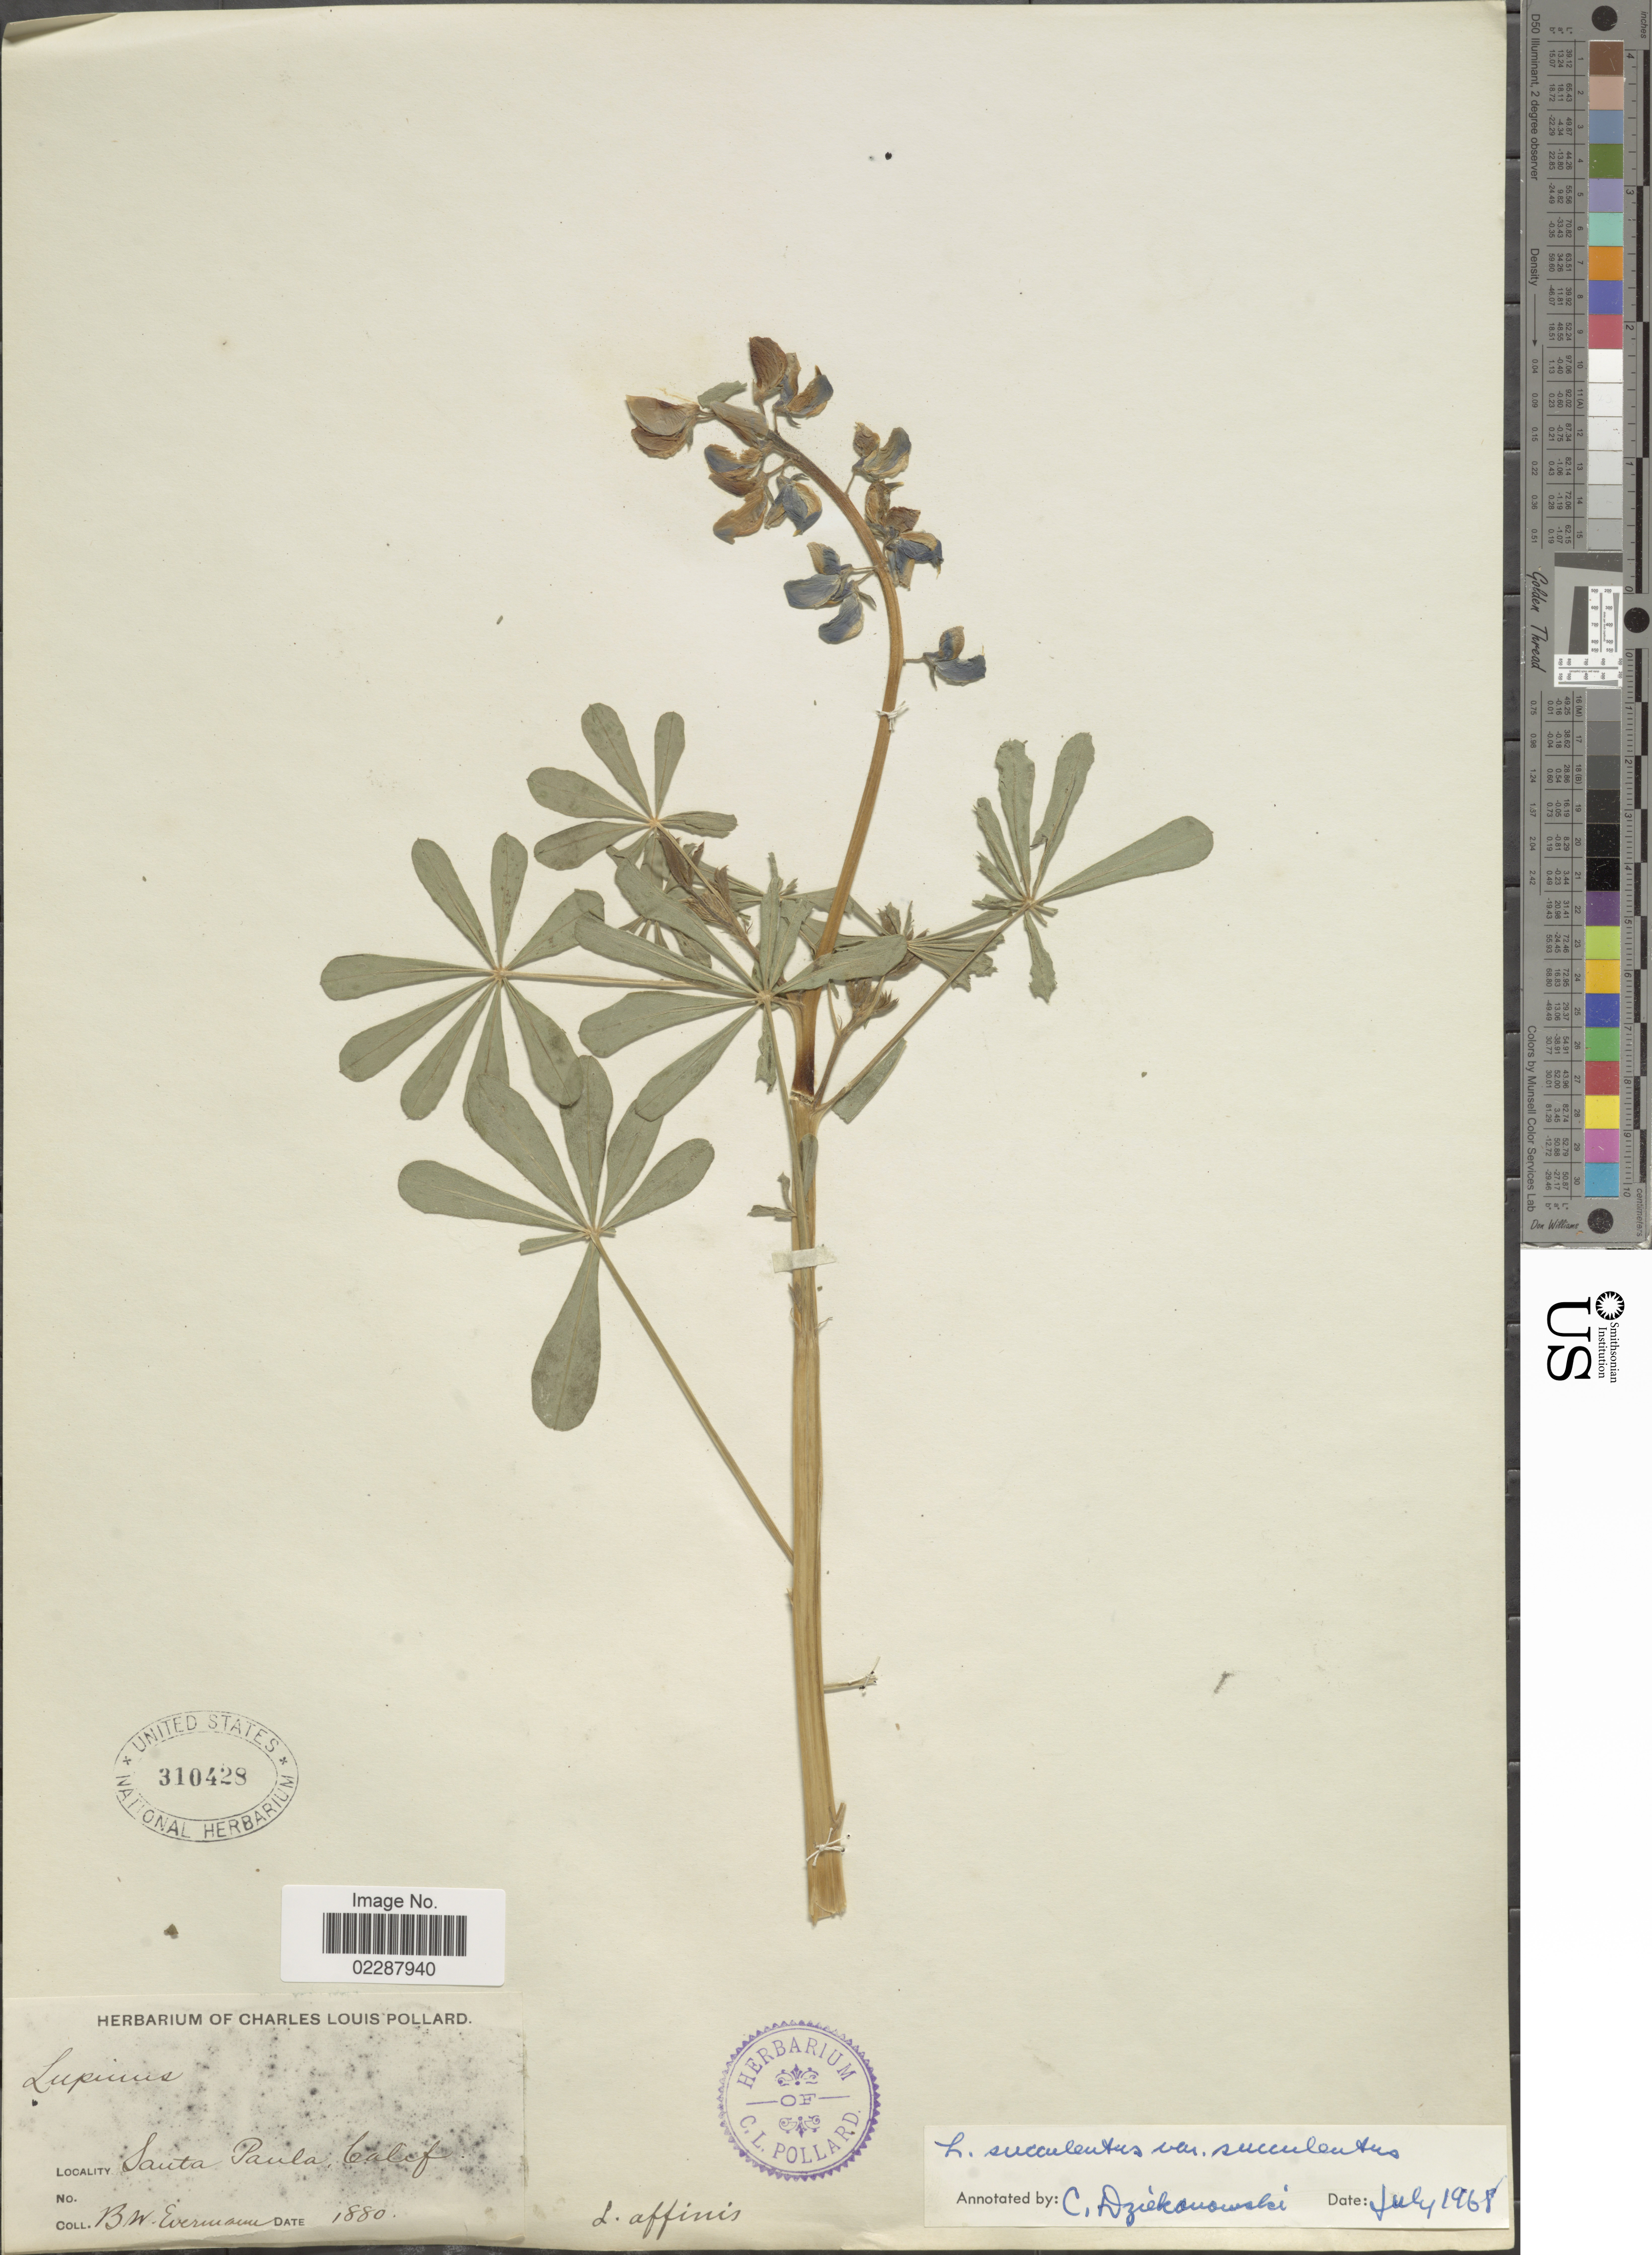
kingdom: Plantae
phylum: Tracheophyta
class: Magnoliopsida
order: Fabales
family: Fabaceae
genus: Lupinus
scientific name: Lupinus succulentus var. succulentus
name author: Douglas ex K. Koch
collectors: B. W. Evermann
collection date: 1880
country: United States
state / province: California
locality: Santa Paula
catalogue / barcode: US 310428